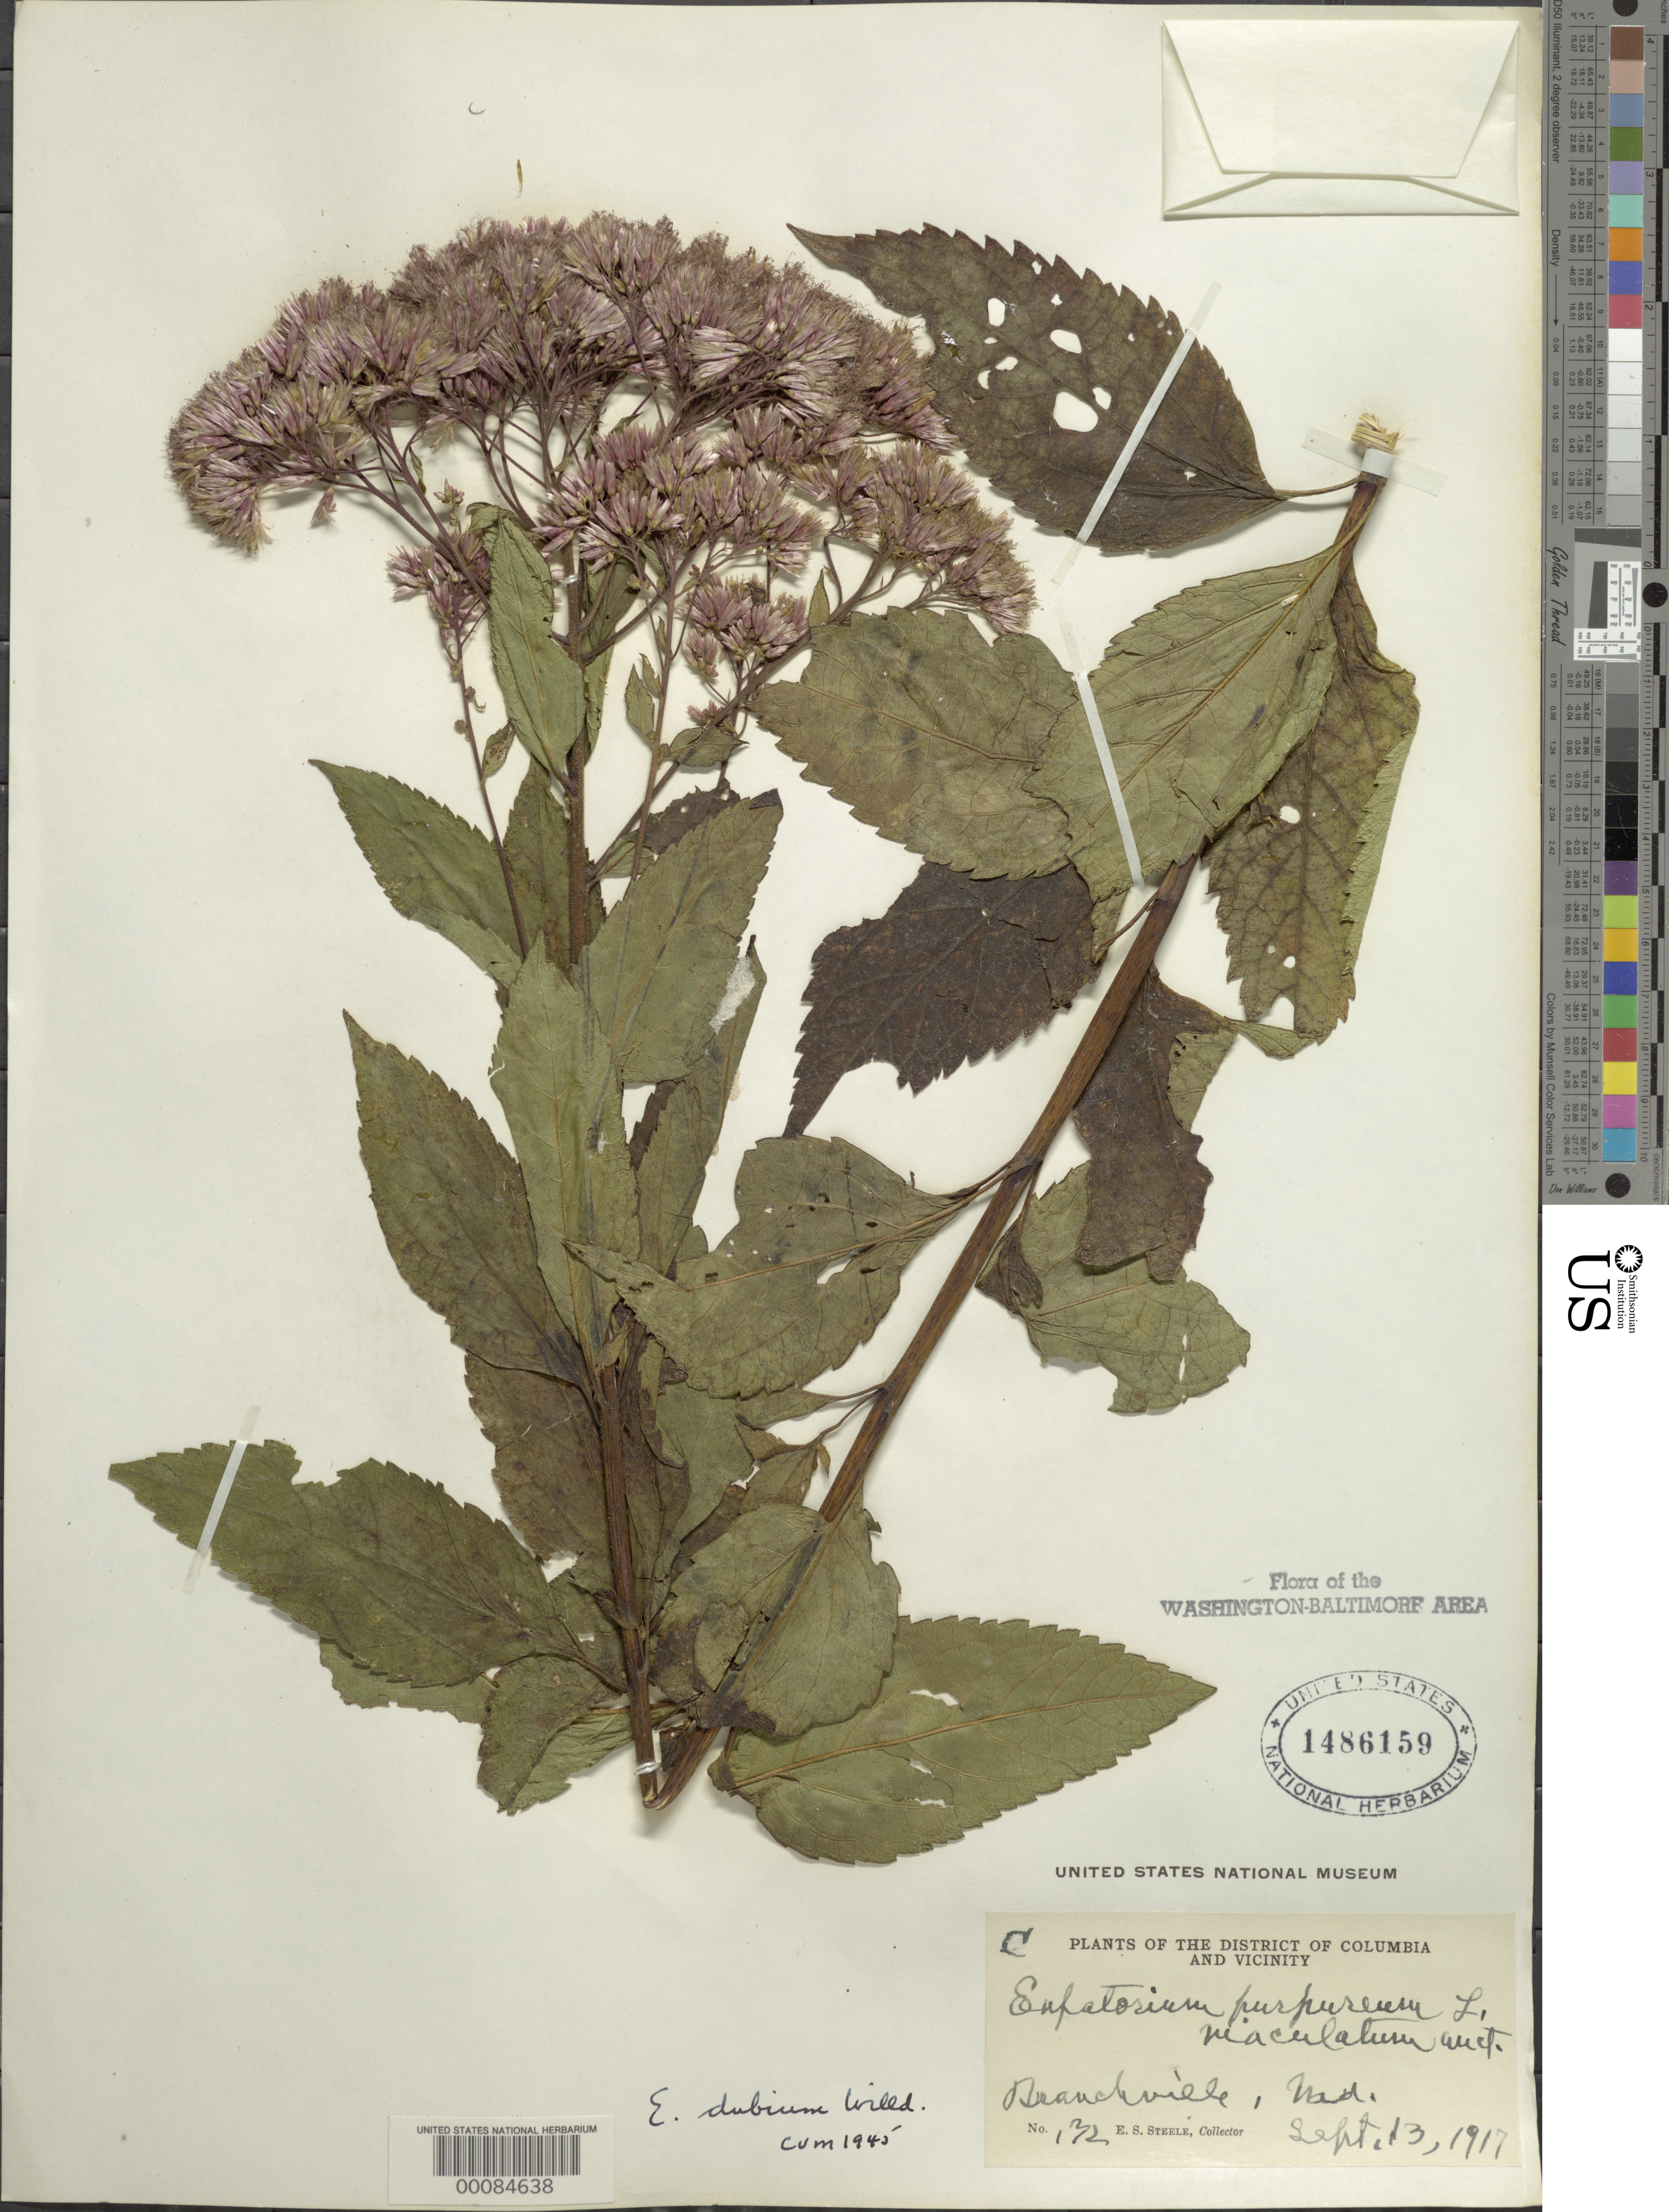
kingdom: Plantae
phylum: Tracheophyta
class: Magnoliopsida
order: Asterales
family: Asteraceae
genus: Eupatorium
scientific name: Eupatorium dubium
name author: Willd. ex Poir.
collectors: E. Steele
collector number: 132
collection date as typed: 13 Sep 1917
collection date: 1917-09-13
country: United States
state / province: Maryland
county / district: Prince George's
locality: Branchville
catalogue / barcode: US 1486159